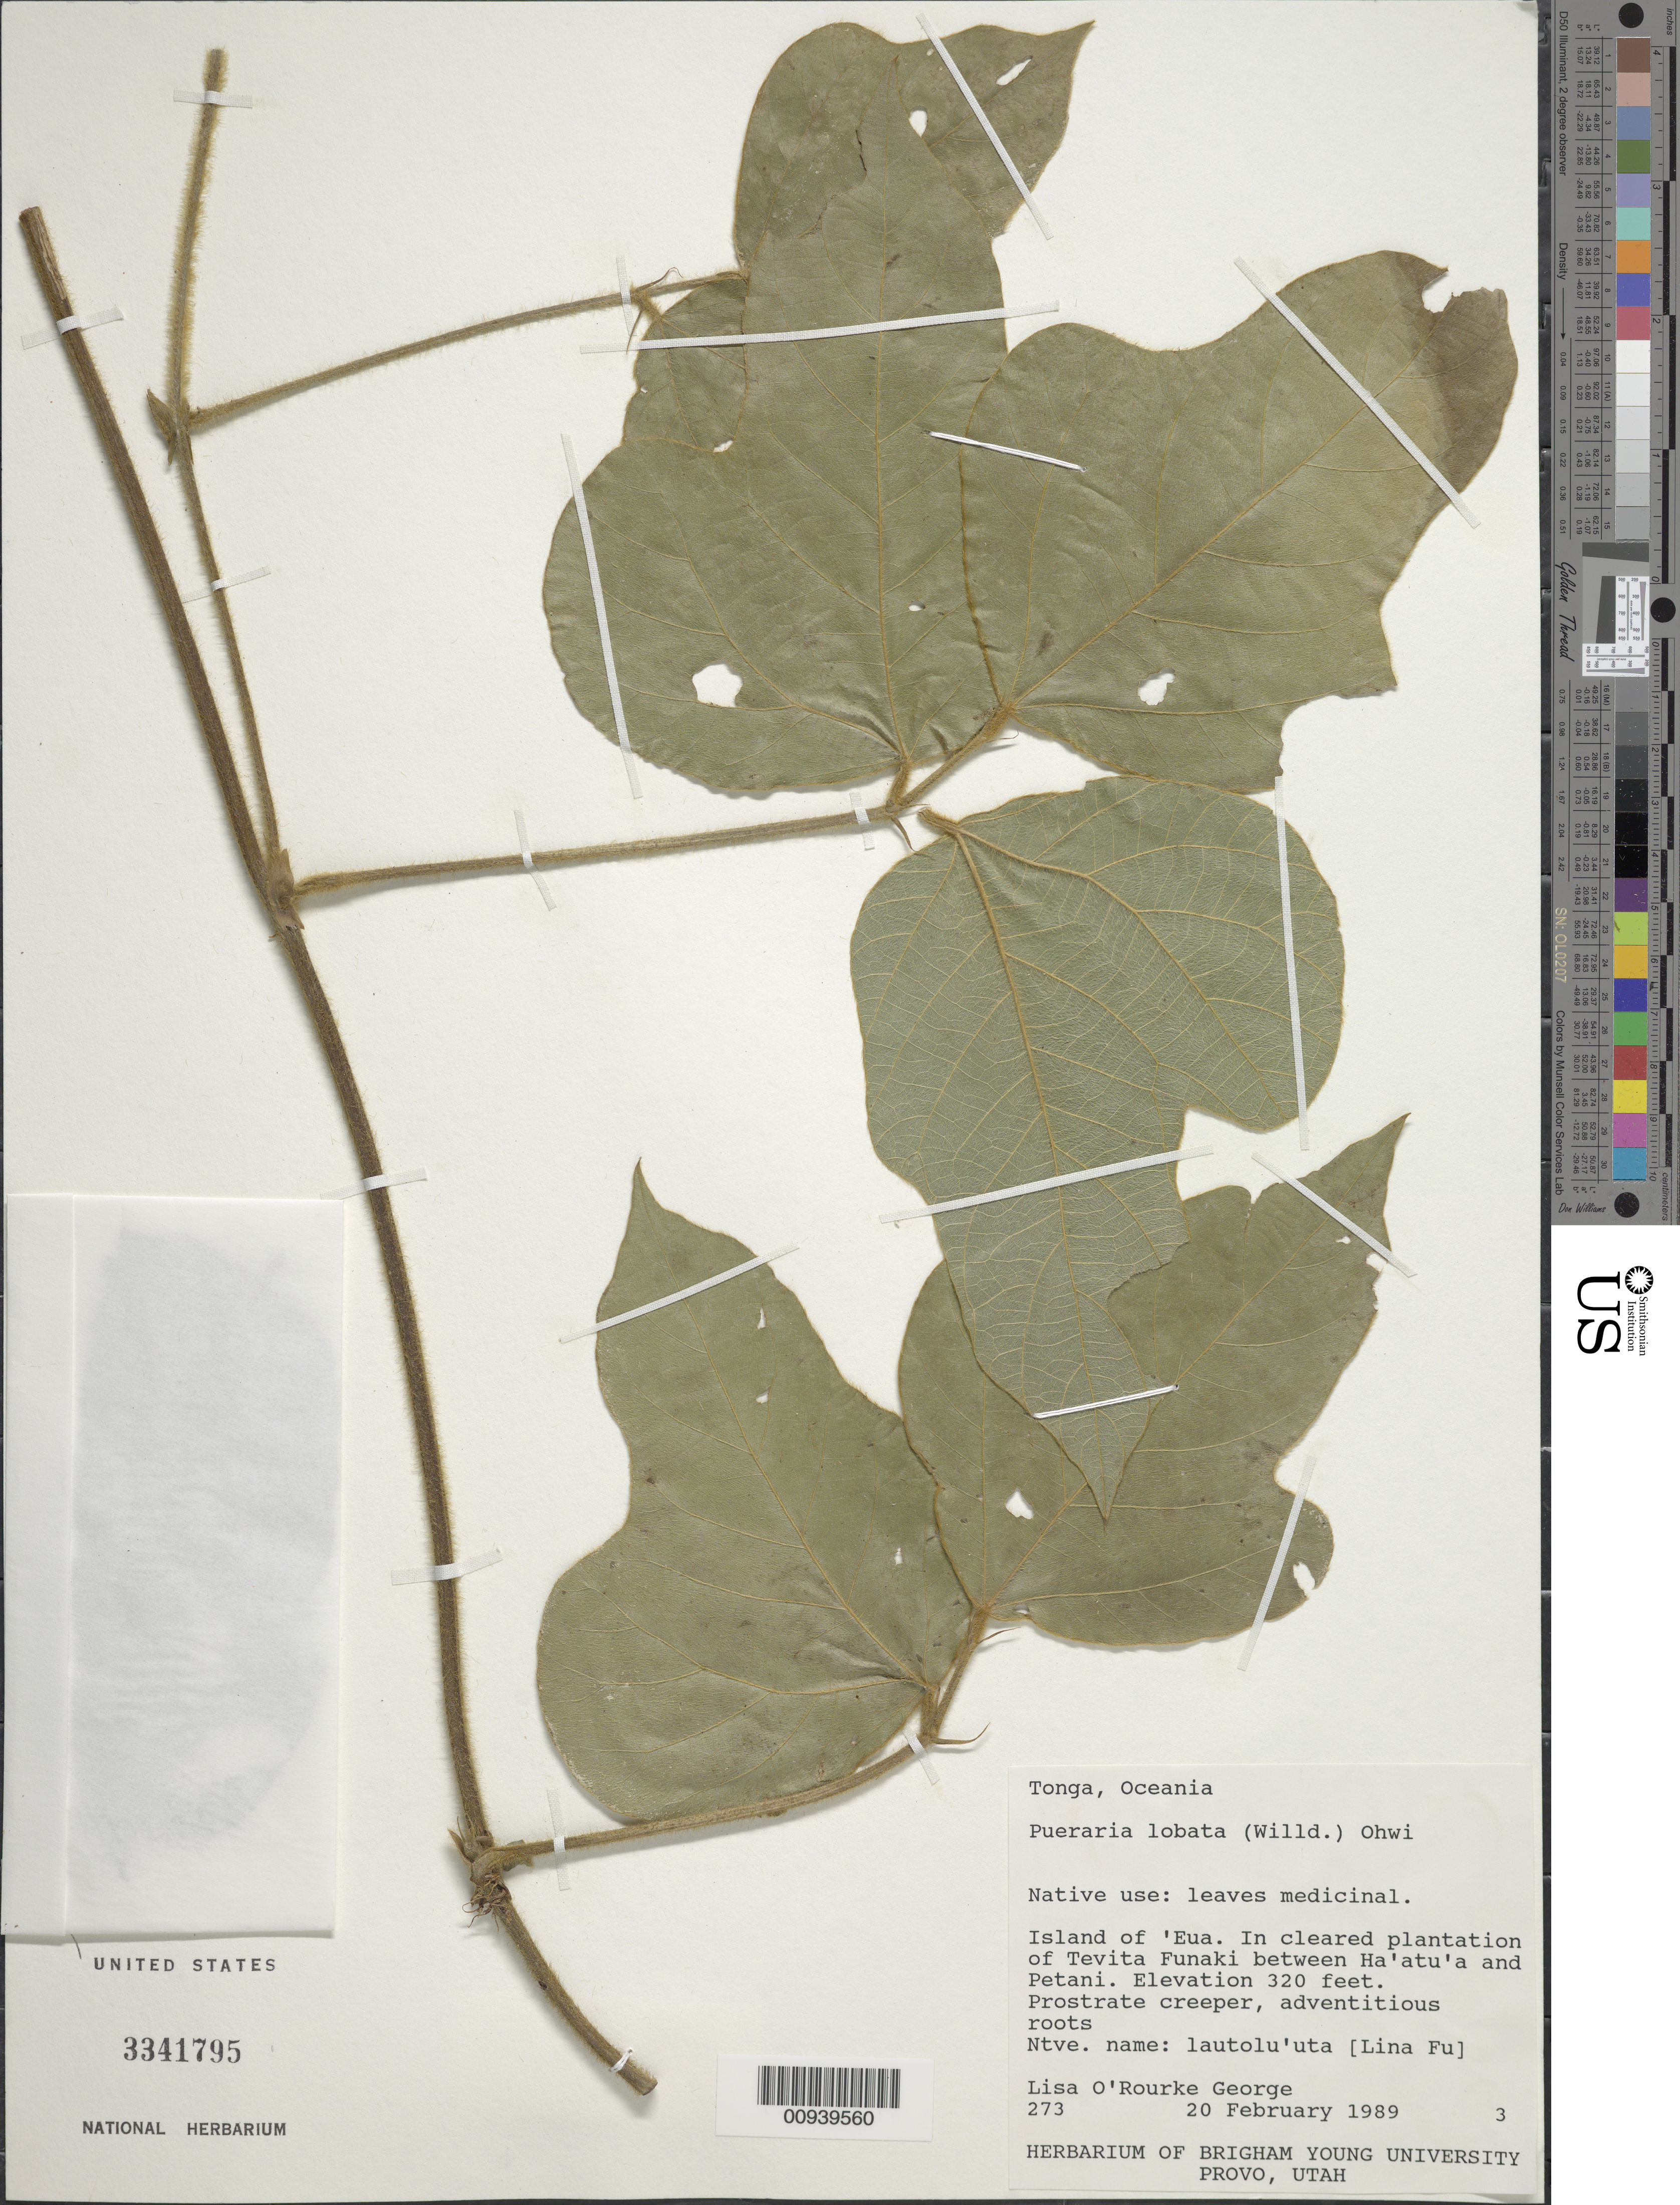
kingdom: Plantae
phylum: Tracheophyta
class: Magnoliopsida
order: Fabales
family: Fabaceae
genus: Pueraria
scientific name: Pueraria lobata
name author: (Willd.) Ohwi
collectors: L. George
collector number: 273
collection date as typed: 20 Feb 1989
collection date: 1989-02-20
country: Tonga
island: Eua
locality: In cleared plantation of Tevita Funaki between Ha'atu'a and Petani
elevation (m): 98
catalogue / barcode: US 3341795